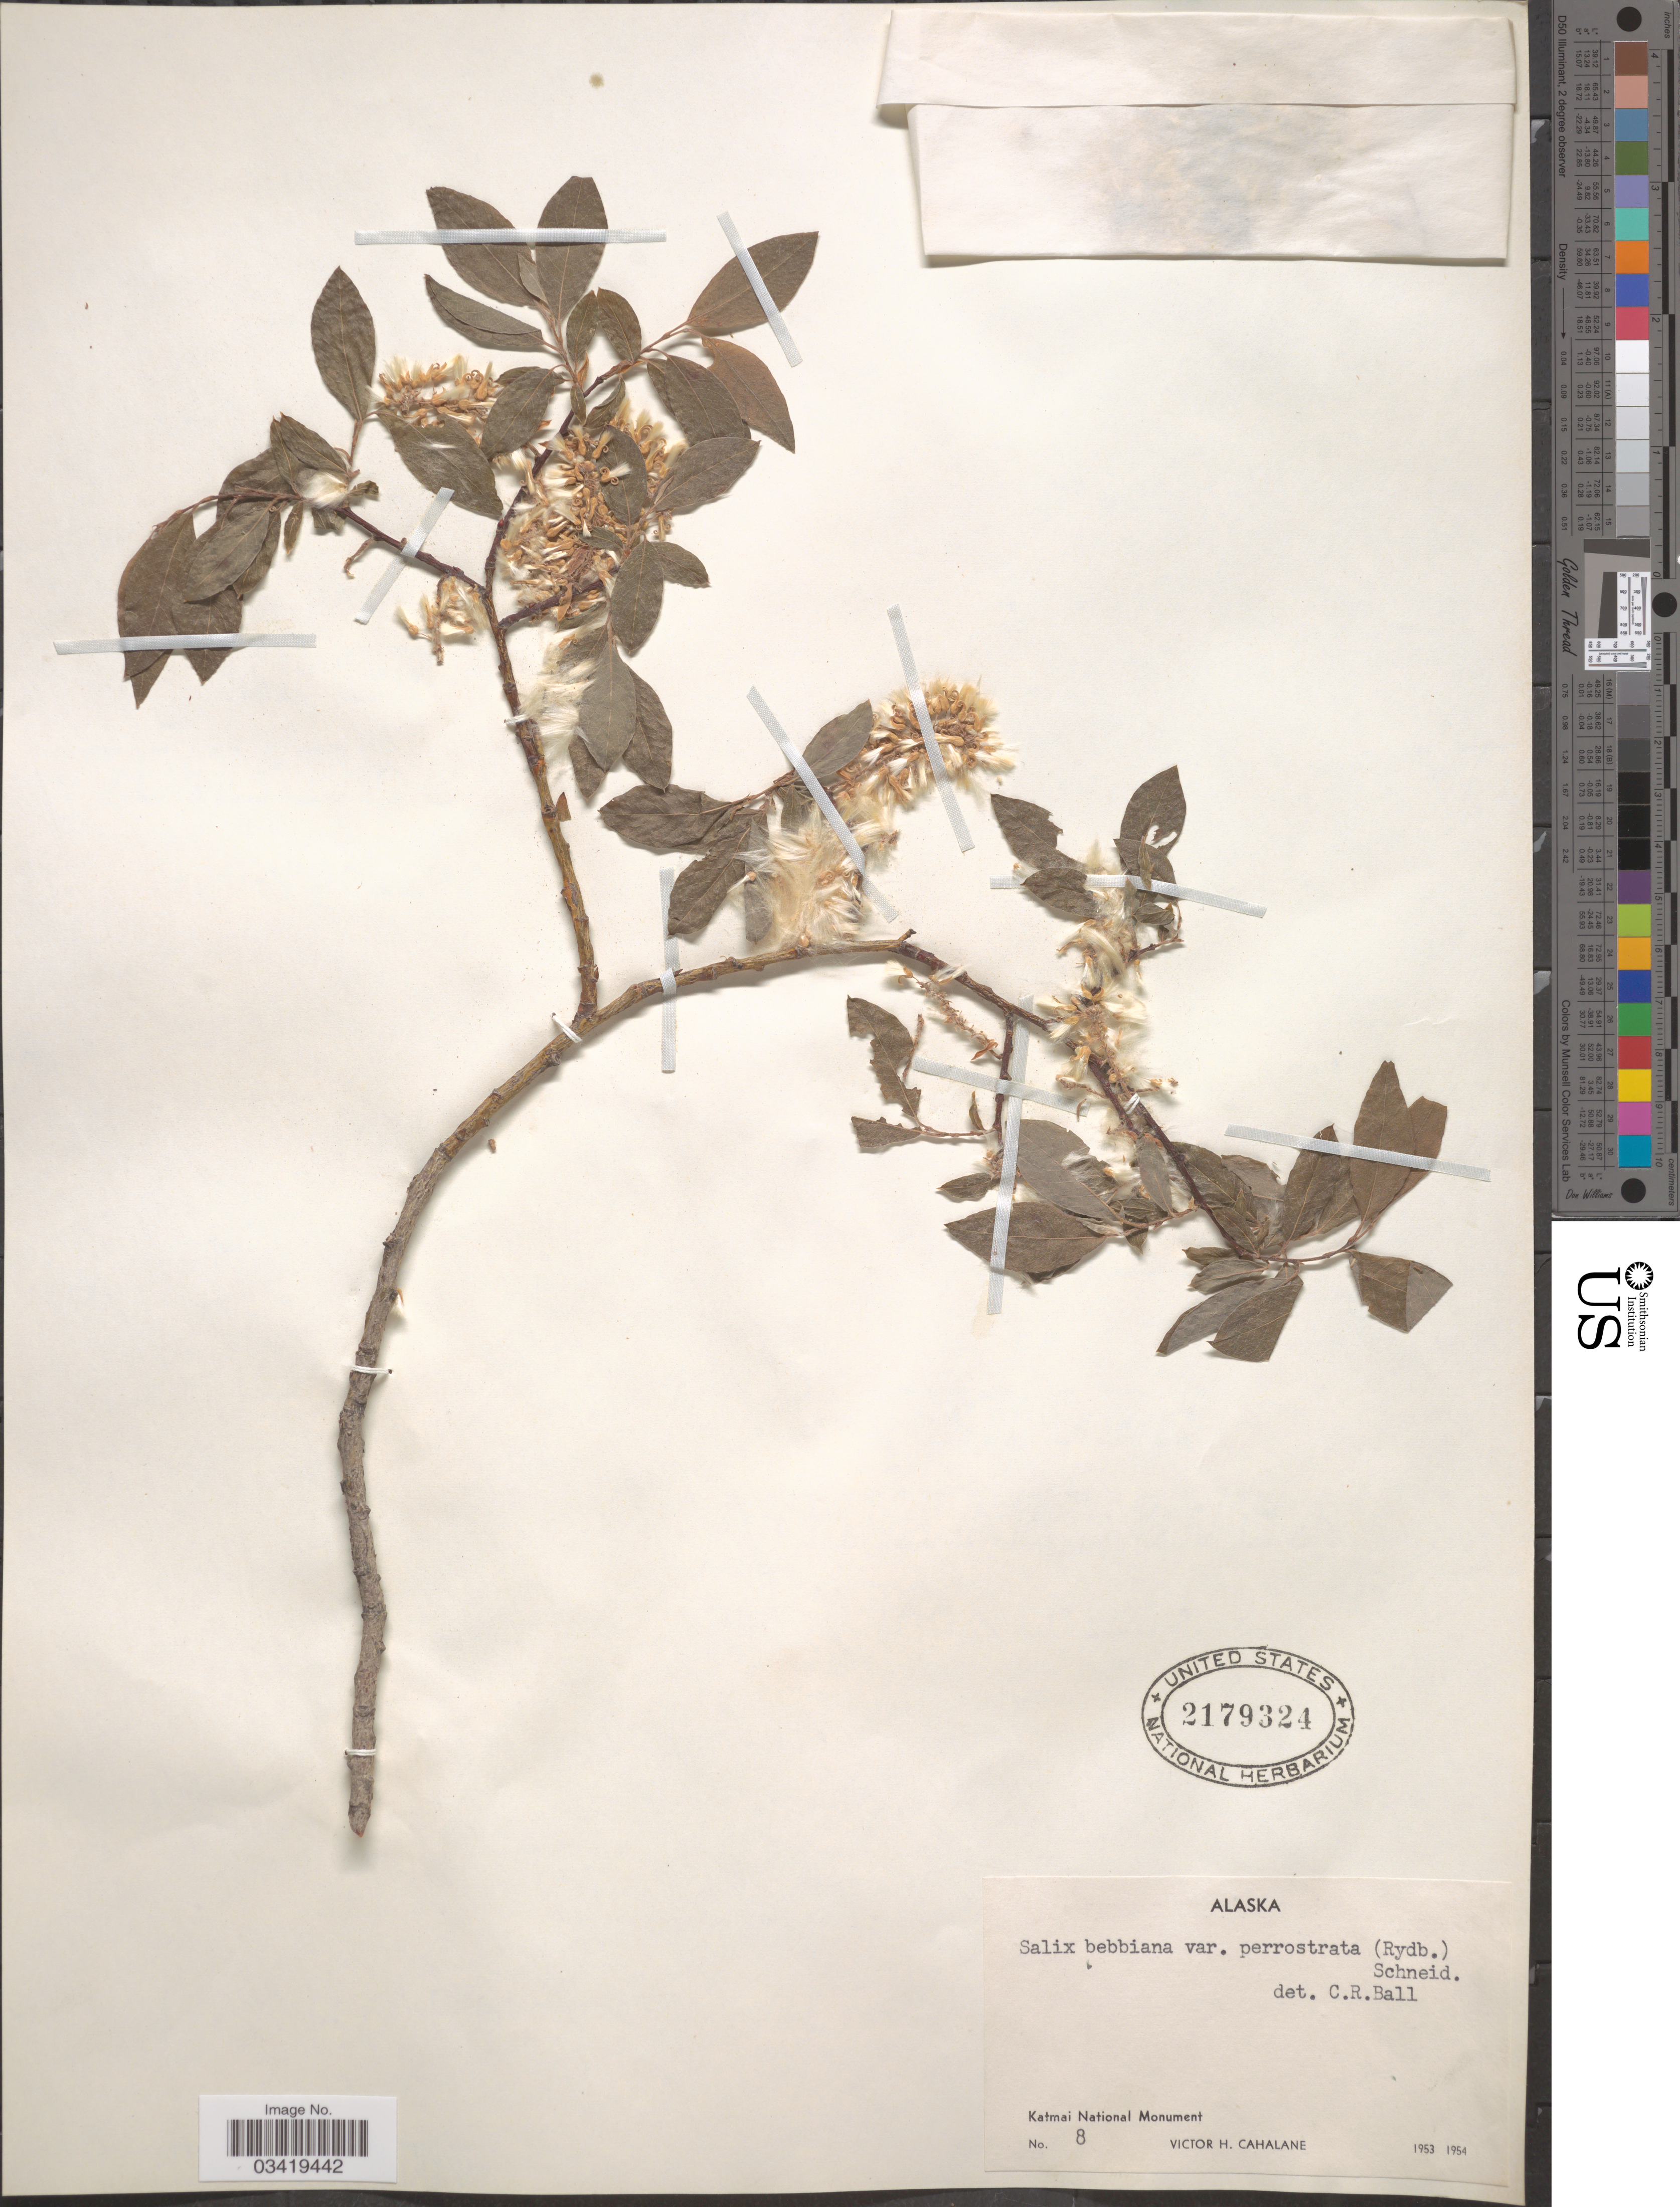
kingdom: Plantae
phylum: Tracheophyta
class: Magnoliopsida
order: Malpighiales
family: Salicaceae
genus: Salix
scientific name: Salix bebbiana var. perrostrata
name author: Sarg.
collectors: V. Cahalane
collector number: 8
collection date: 1953/1954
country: United States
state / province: Alaska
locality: Katmai National Monument.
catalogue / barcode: US 2179324